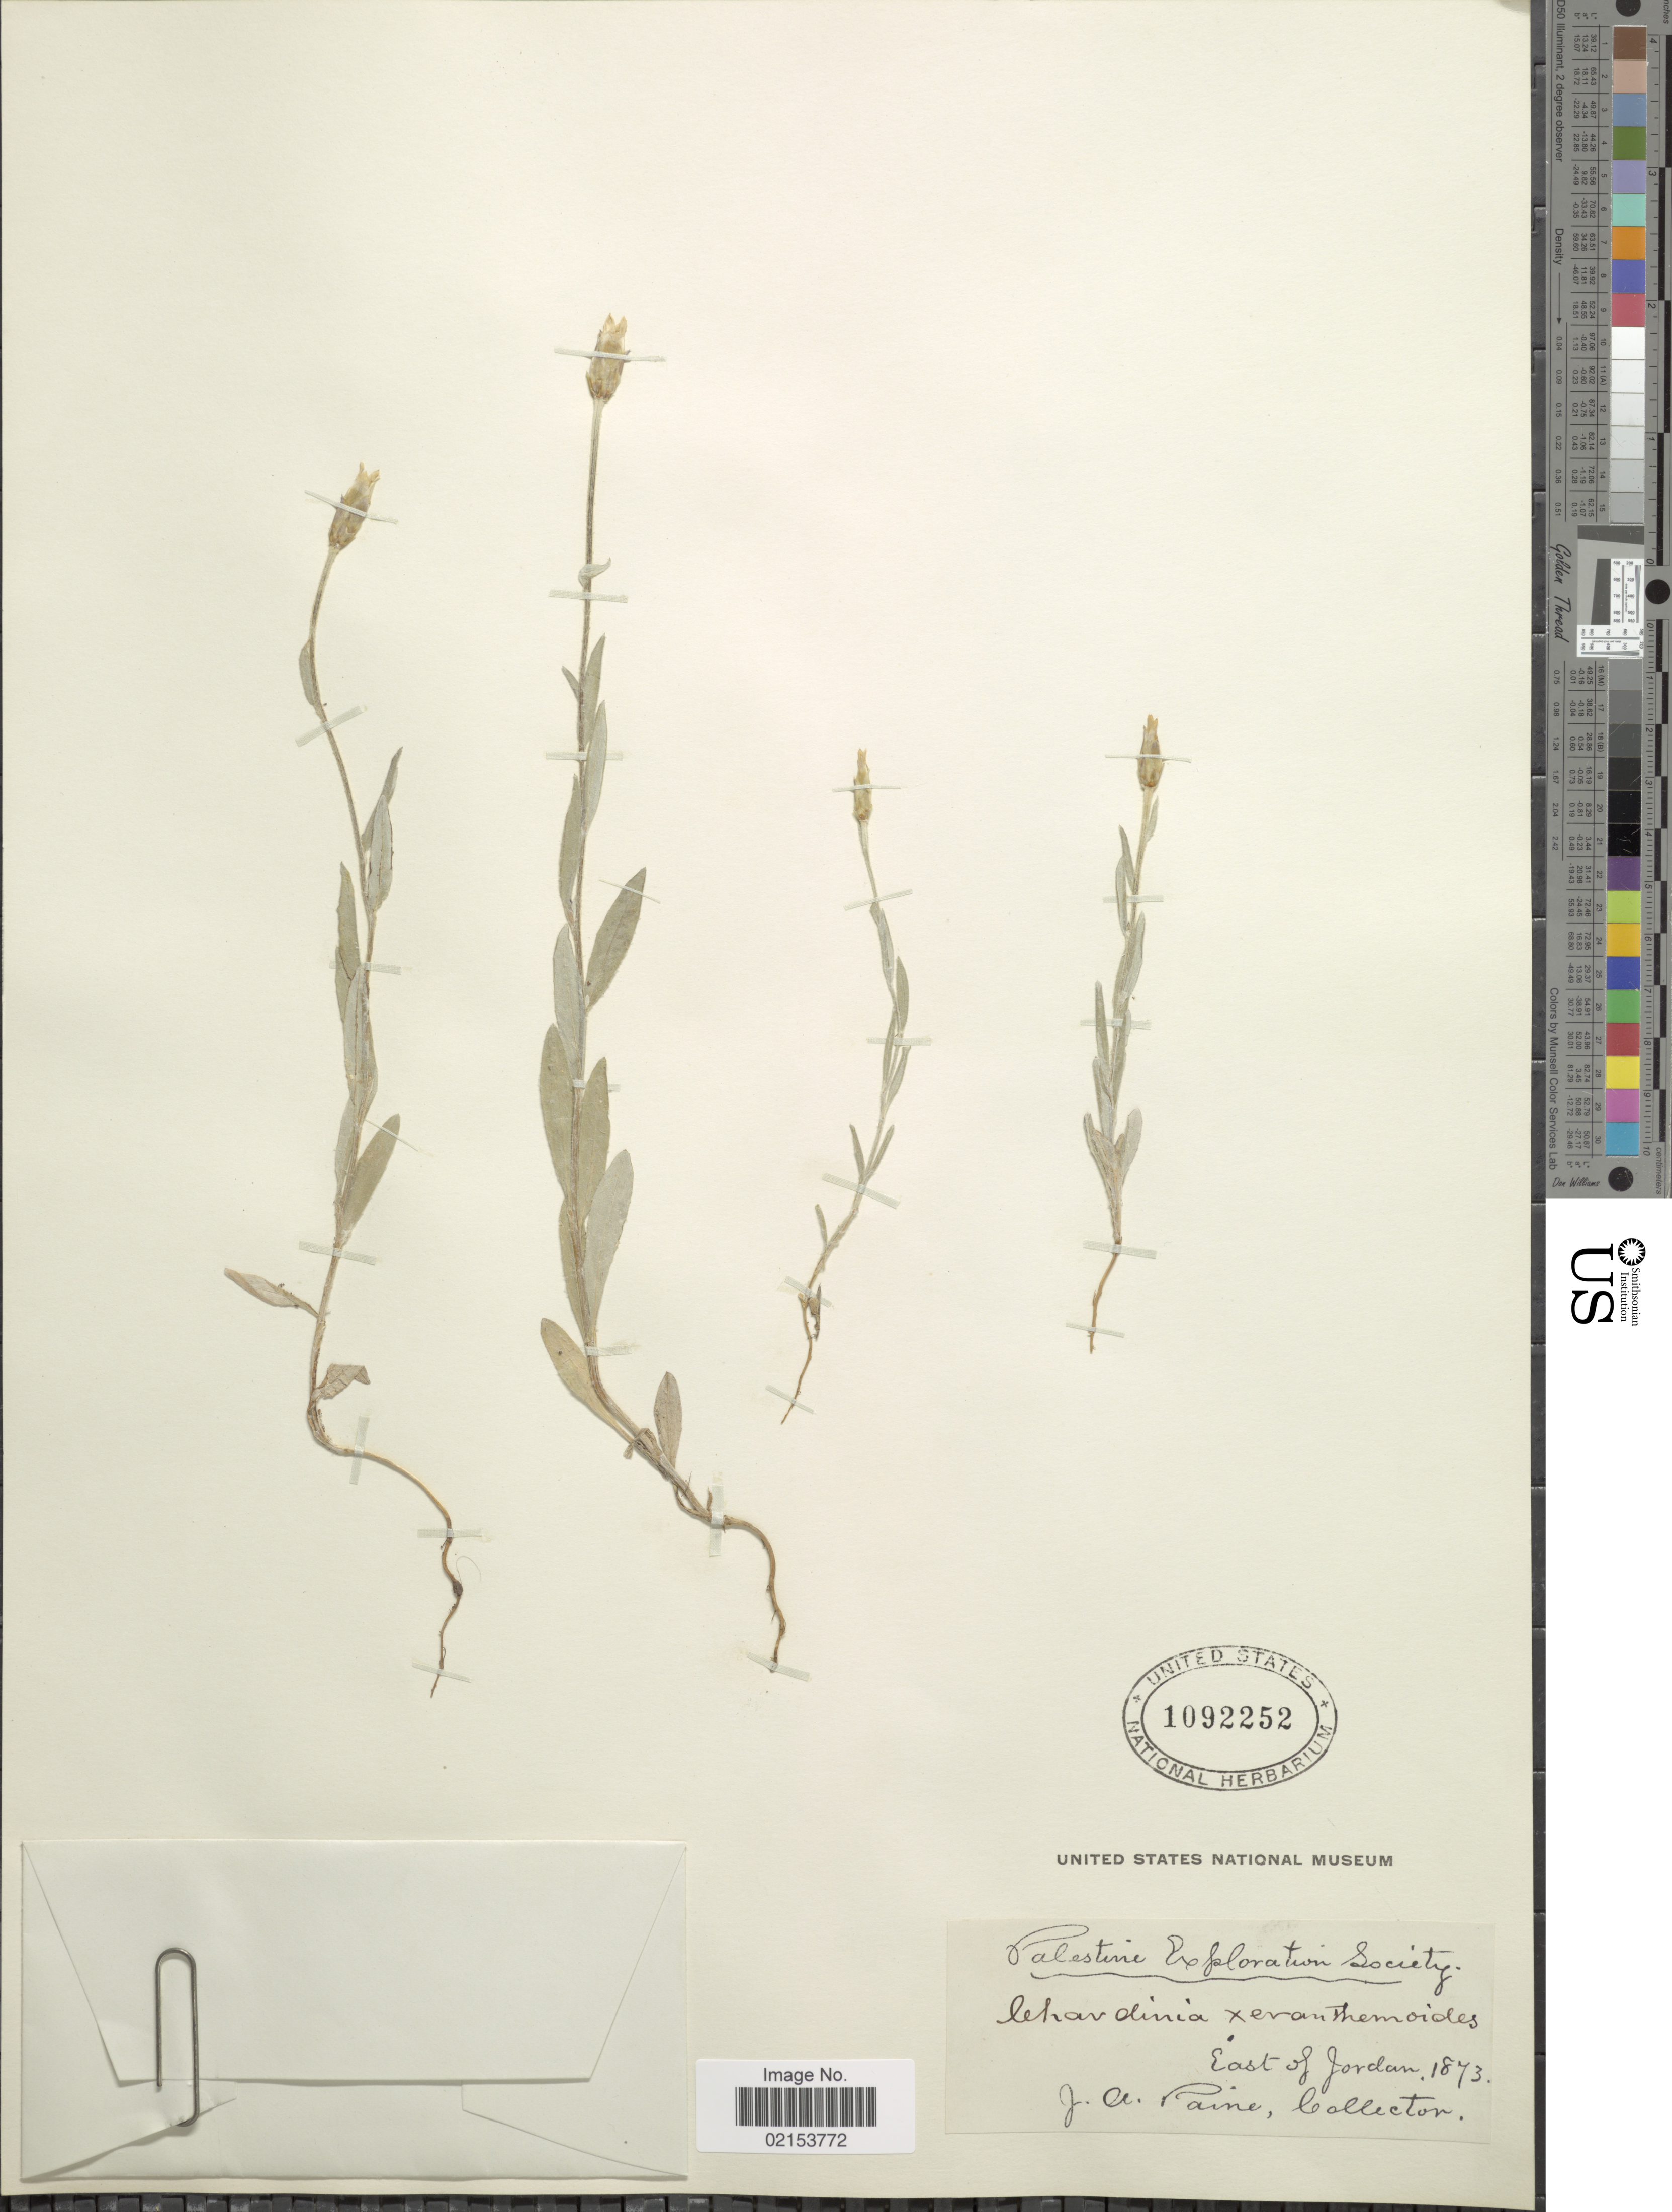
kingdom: Plantae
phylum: Tracheophyta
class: Magnoliopsida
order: Asterales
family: Asteraceae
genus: Chardinia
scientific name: Chardinia orientalis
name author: (L.) Kuntze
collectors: J. A. Paine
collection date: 1873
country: Jordan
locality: East of Jordan. Palestine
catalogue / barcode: US 1092252